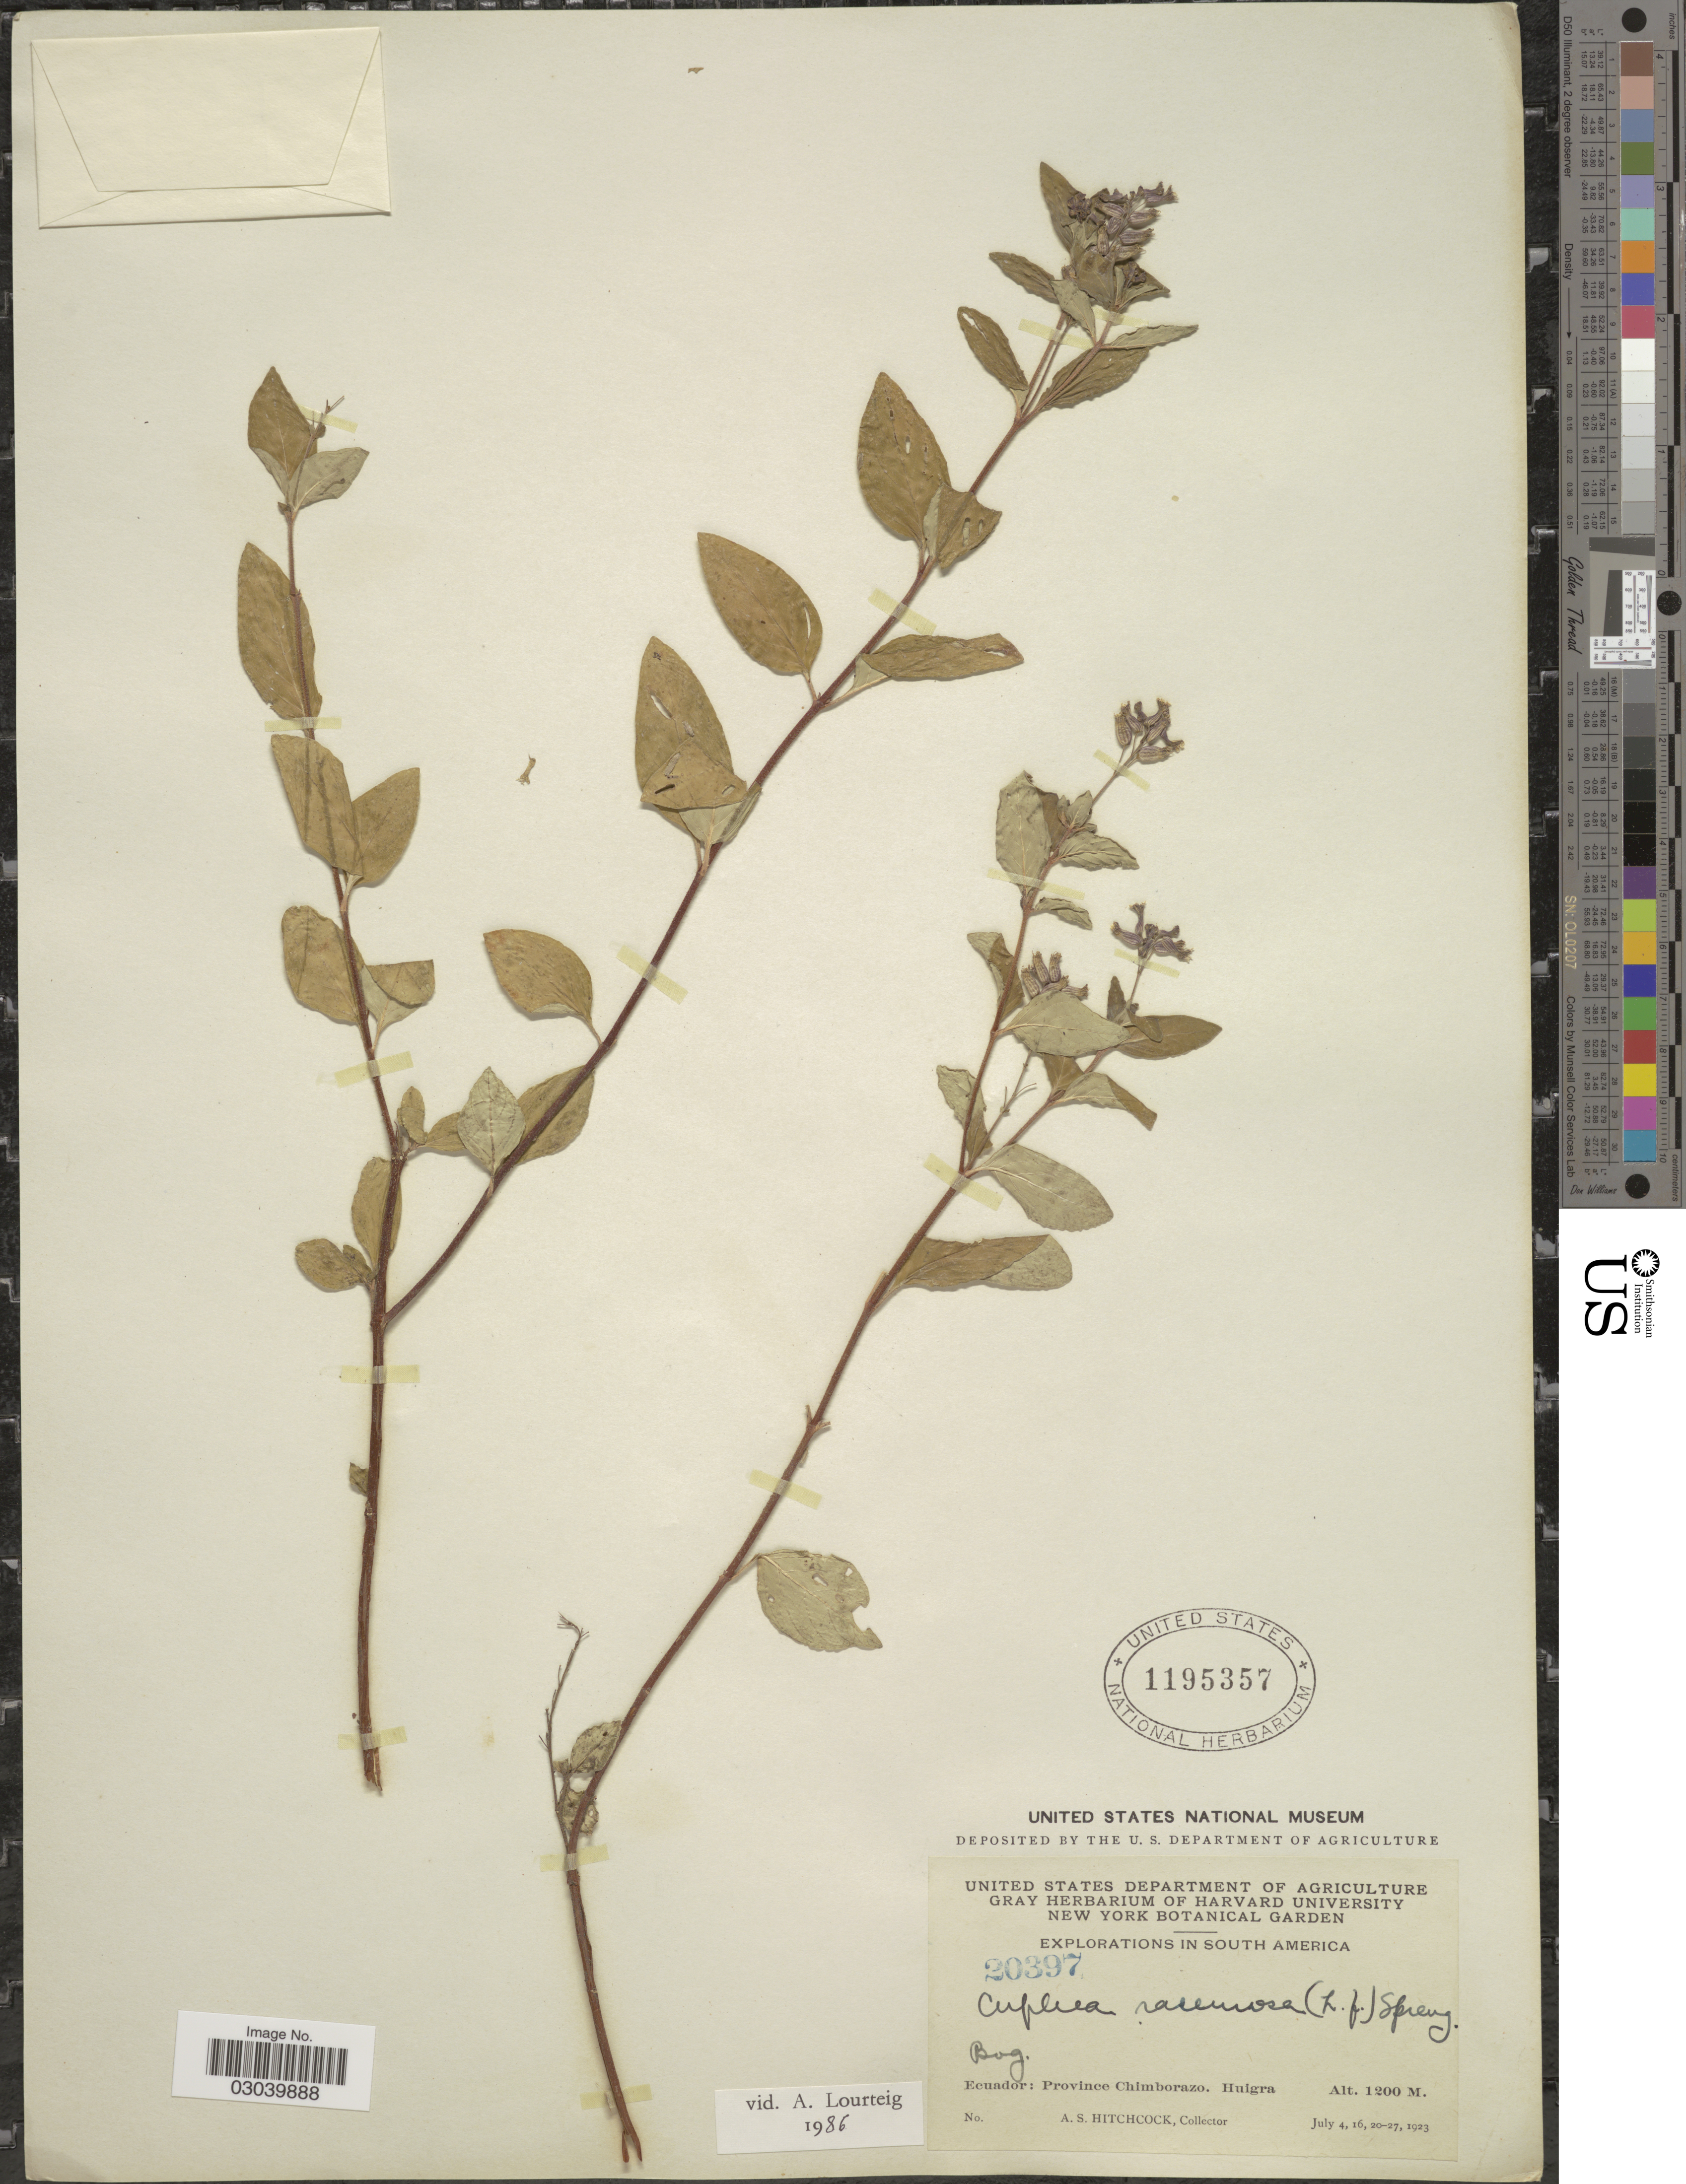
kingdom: Plantae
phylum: Tracheophyta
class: Magnoliopsida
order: Myrtales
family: Lythraceae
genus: Cuphea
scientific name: Cuphea racemosa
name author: (L. f.) Spreng.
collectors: A. S. Hitchcock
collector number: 20397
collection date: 1923-07-04/1923-07-27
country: Ecuador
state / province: Chimborazo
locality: Huigra.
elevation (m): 1200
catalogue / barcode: US 1195357